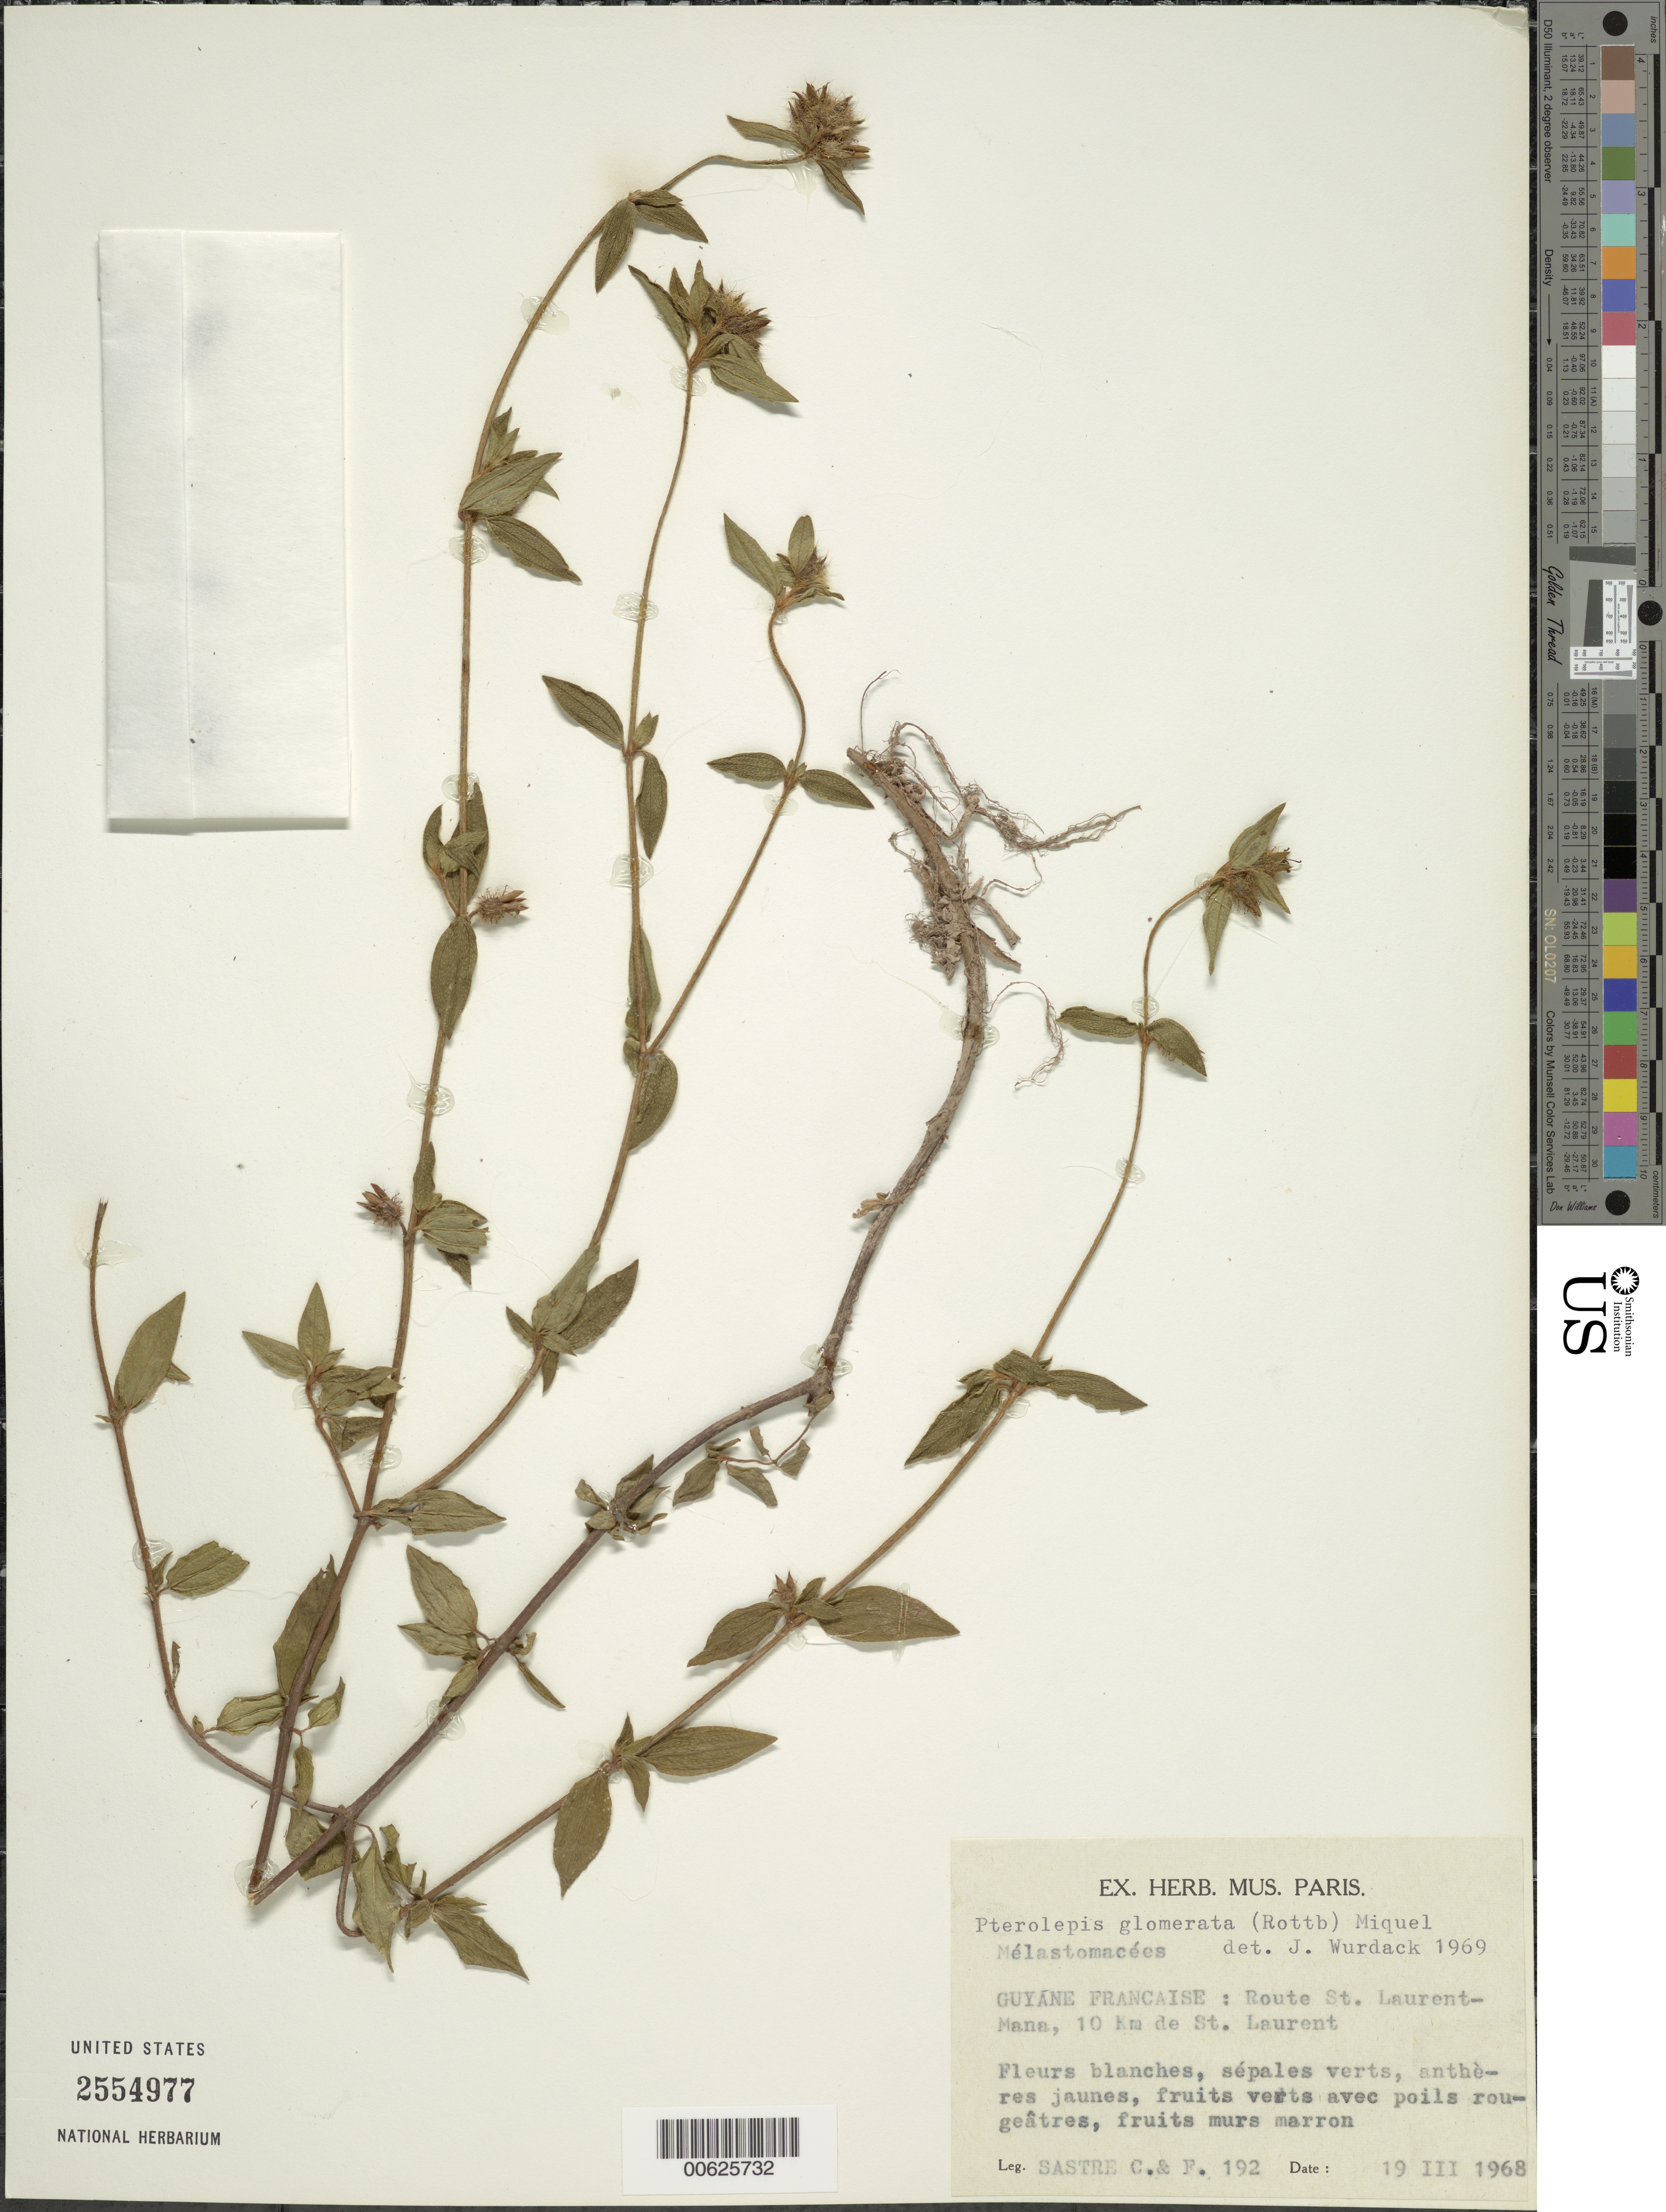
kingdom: Plantae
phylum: Tracheophyta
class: Magnoliopsida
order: Myrtales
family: Melastomataceae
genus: Pterolepis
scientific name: Pterolepis glomerata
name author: (Rottb.) Miq.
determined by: Wurdack, John J., (US), US (UNITED STATES)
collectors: C. H. L. Sastre & F. Sastre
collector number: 192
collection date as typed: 19-Mar-68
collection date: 1968-03-19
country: French Guiana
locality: St. Laurent-Mana route, 10 km de St. Laurent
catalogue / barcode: US 2554977